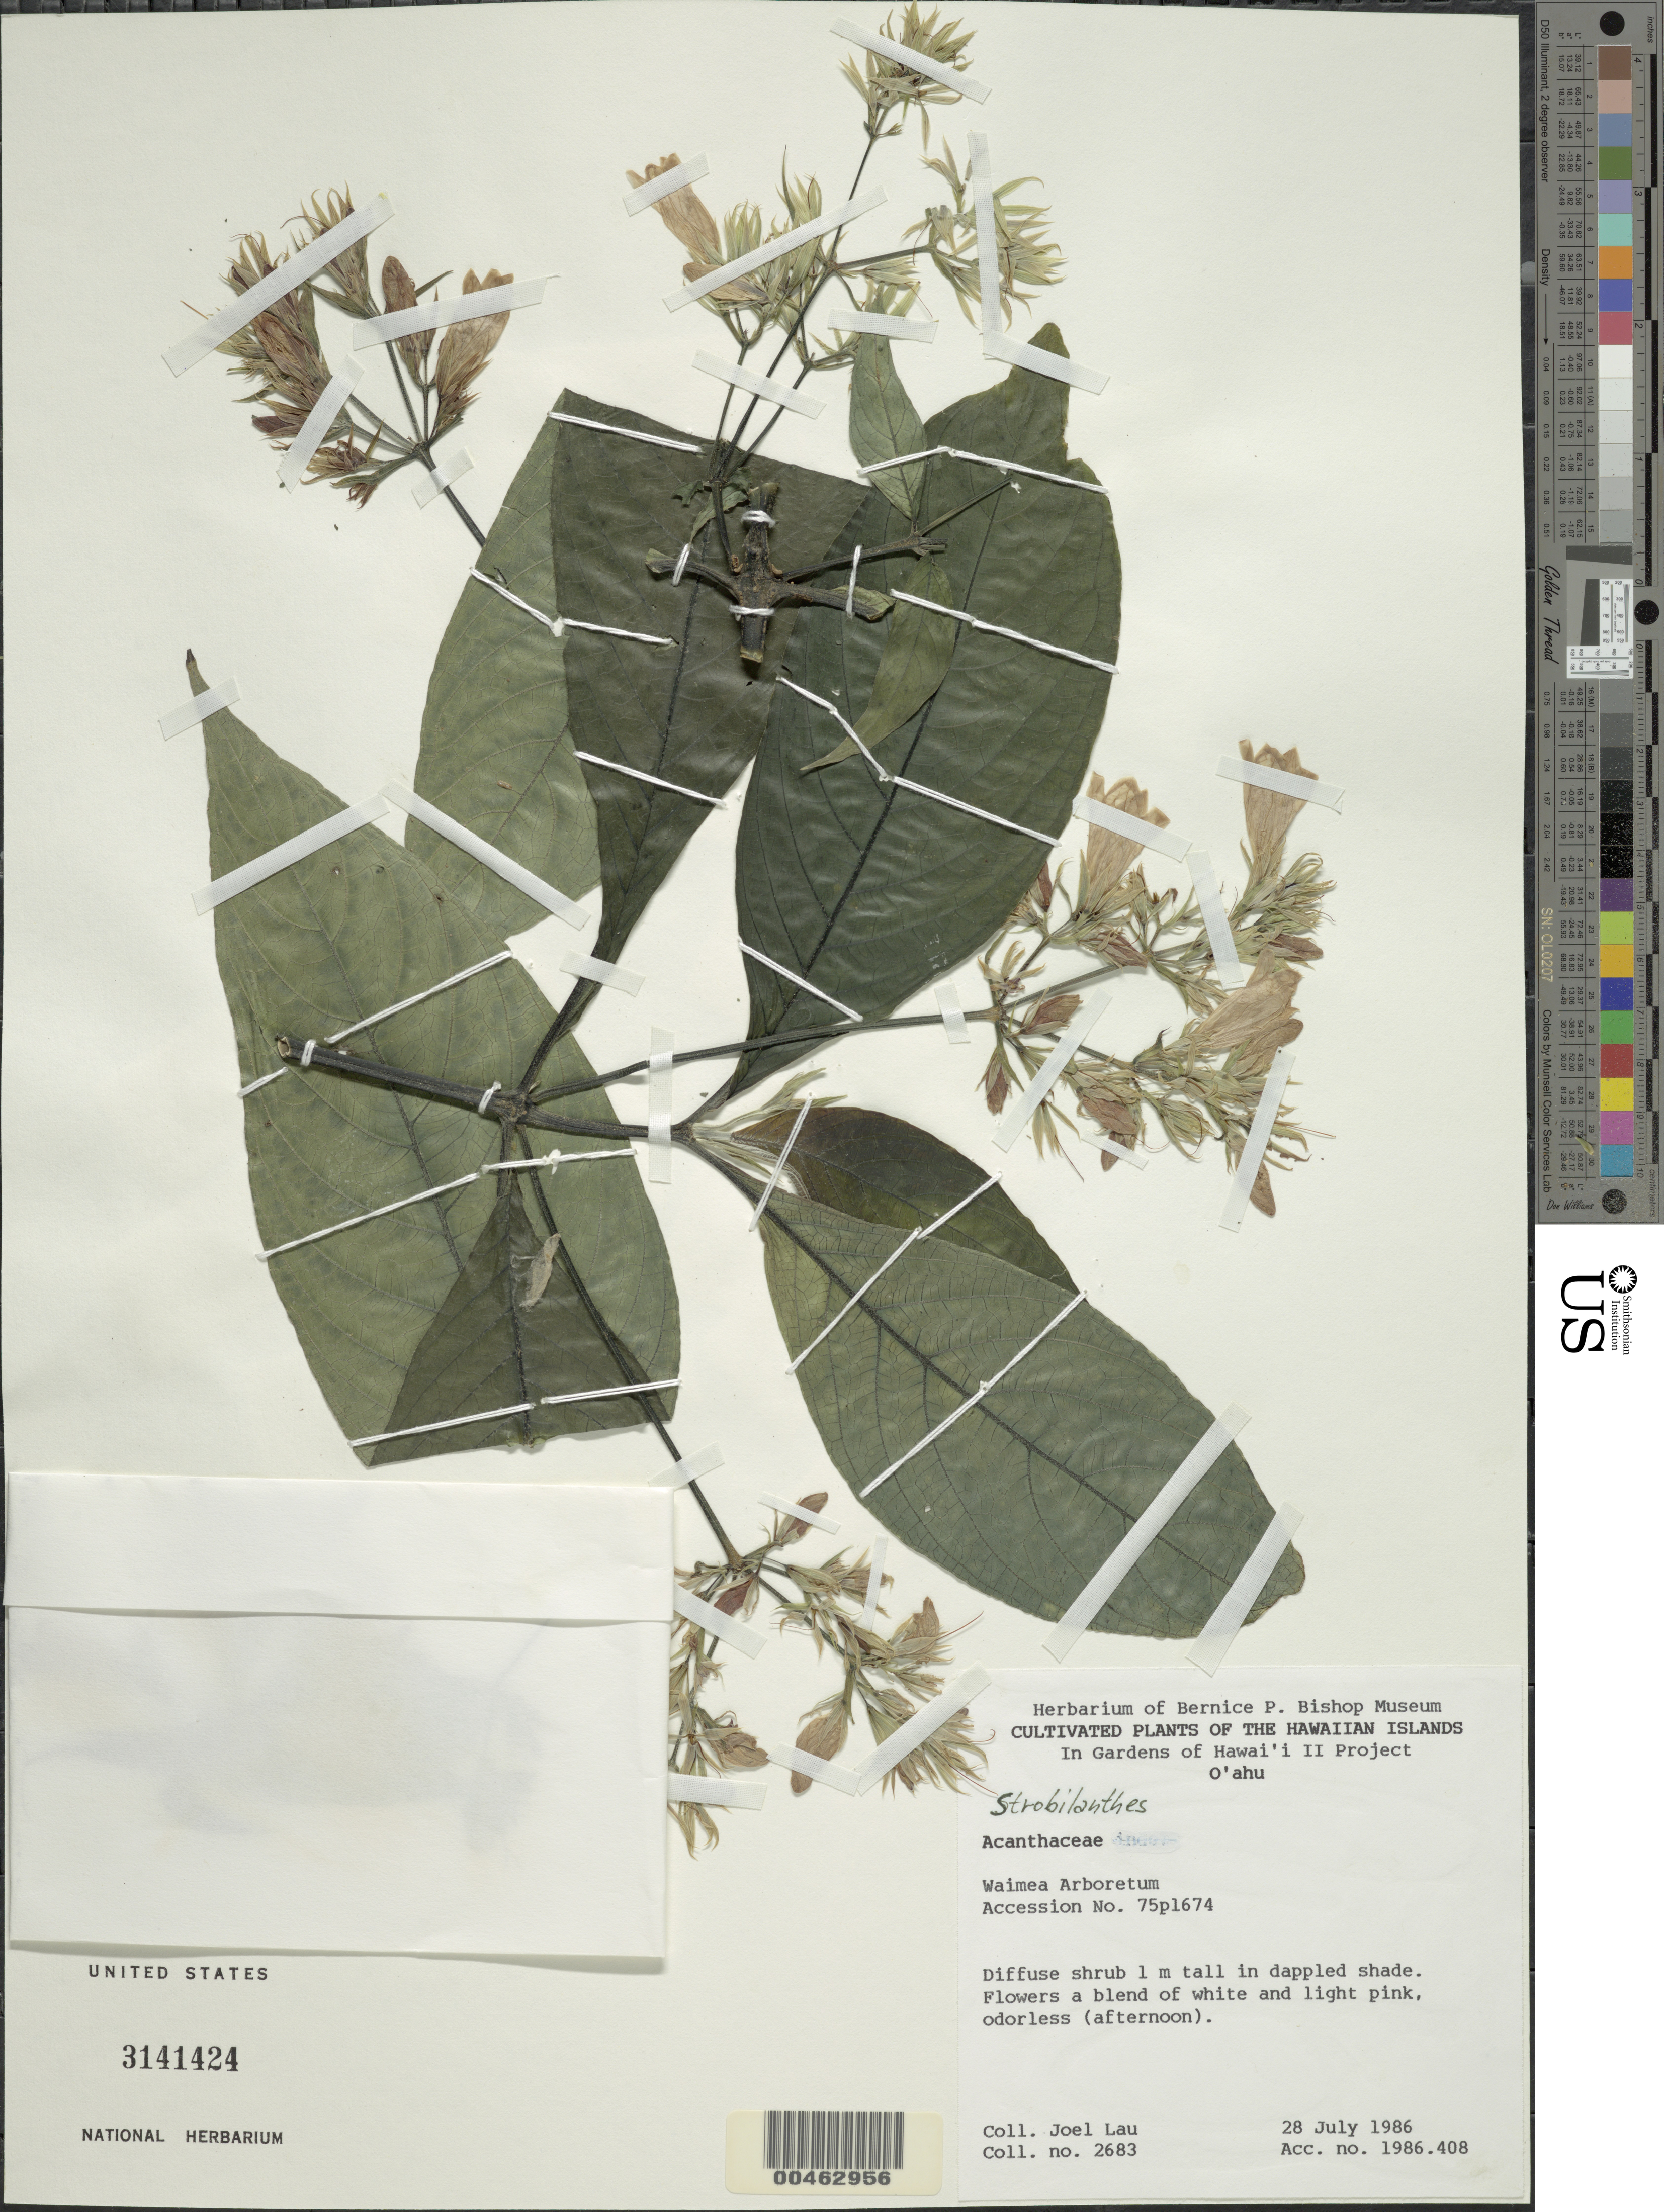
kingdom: Plantae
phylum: Tracheophyta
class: Magnoliopsida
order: Lamiales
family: Acanthaceae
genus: Strobilanthes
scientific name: Strobilanthes sp.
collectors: J. Lau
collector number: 2683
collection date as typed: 28 Jul 1986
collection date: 1986-07-28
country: United States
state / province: Hawaii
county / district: Kauai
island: Kaua'i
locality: Waimea Arboretum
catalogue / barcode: US 3141424